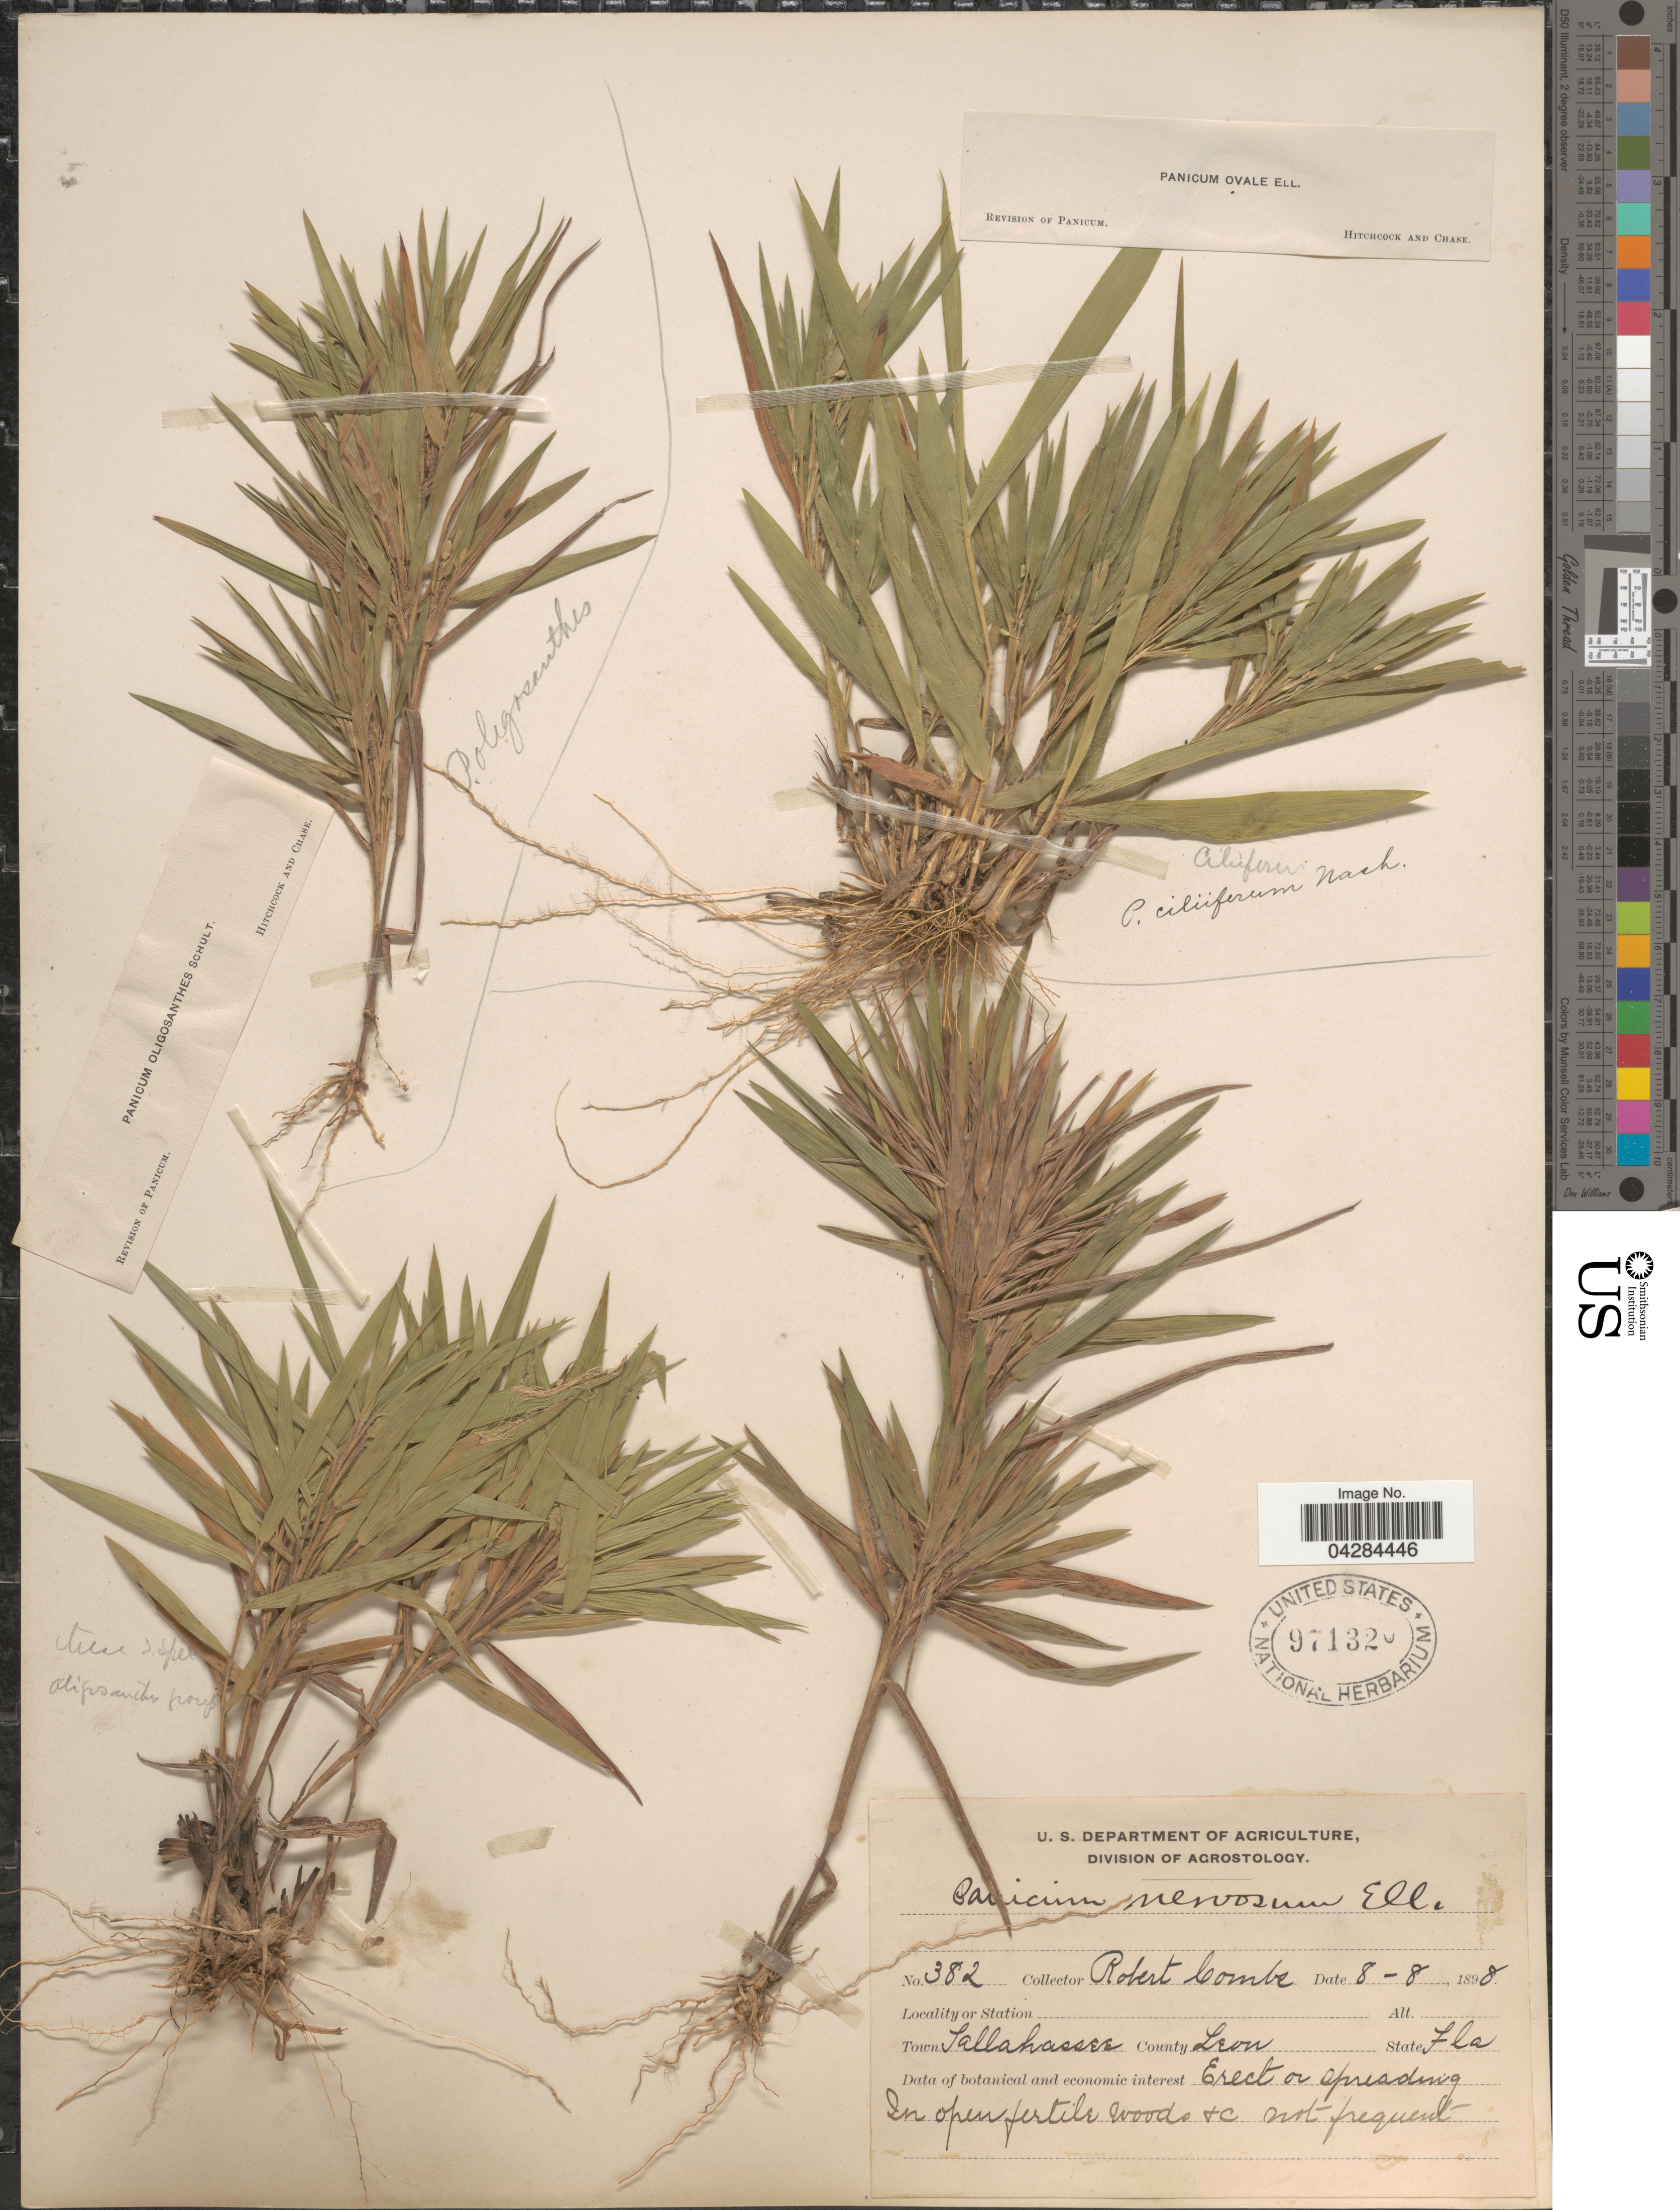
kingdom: Plantae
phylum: Tracheophyta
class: Liliopsida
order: Poales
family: Poaceae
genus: Dichanthelium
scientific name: Dichanthelium ovale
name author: (Elliott) Gould & C.A. Clark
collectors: R. Combs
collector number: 382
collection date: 1898-08-08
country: United States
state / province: Florida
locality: Town Tallahassee. County Leon.